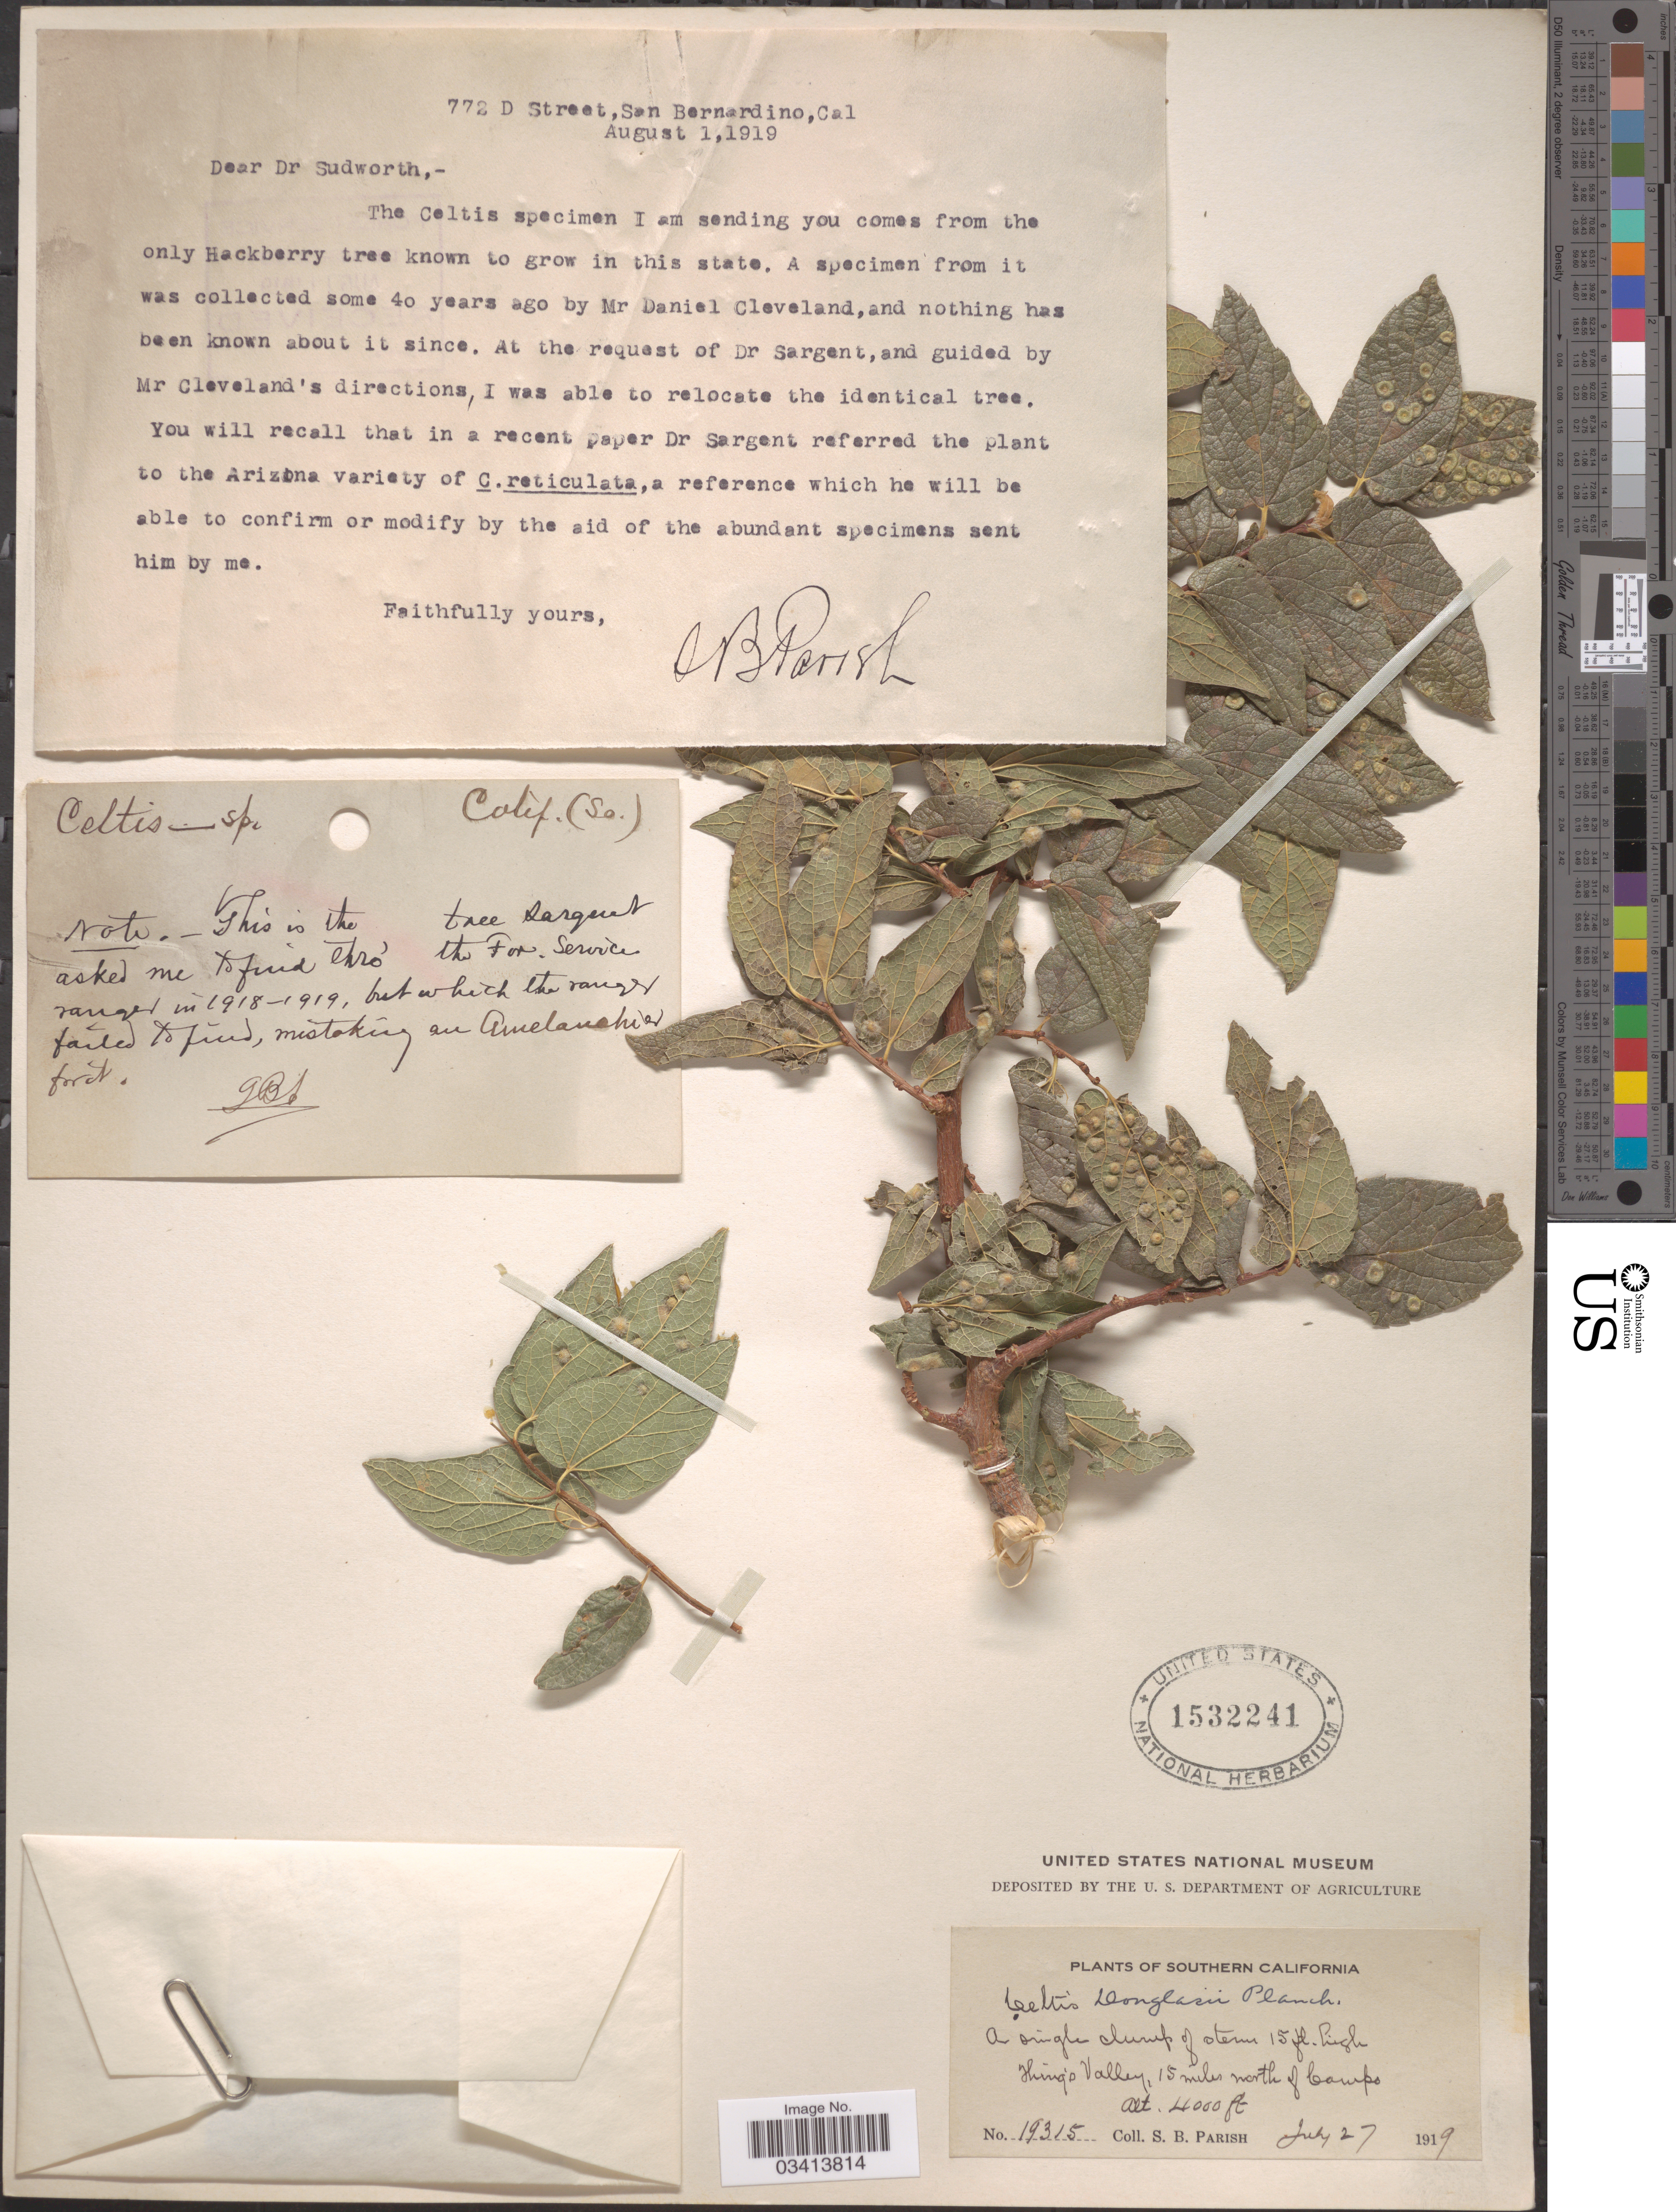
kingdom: Plantae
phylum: Tracheophyta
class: Magnoliopsida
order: Rosales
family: Cannabaceae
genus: Celtis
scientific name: Celtis laevigata var. reticulata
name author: (Torr.) L.D. Benson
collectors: S. B. Parish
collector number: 19315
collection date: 1919-07-27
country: United States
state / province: California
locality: Southern California. Thing's Valley, 15 miles north of Campo.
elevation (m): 1219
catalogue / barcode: US 1532241